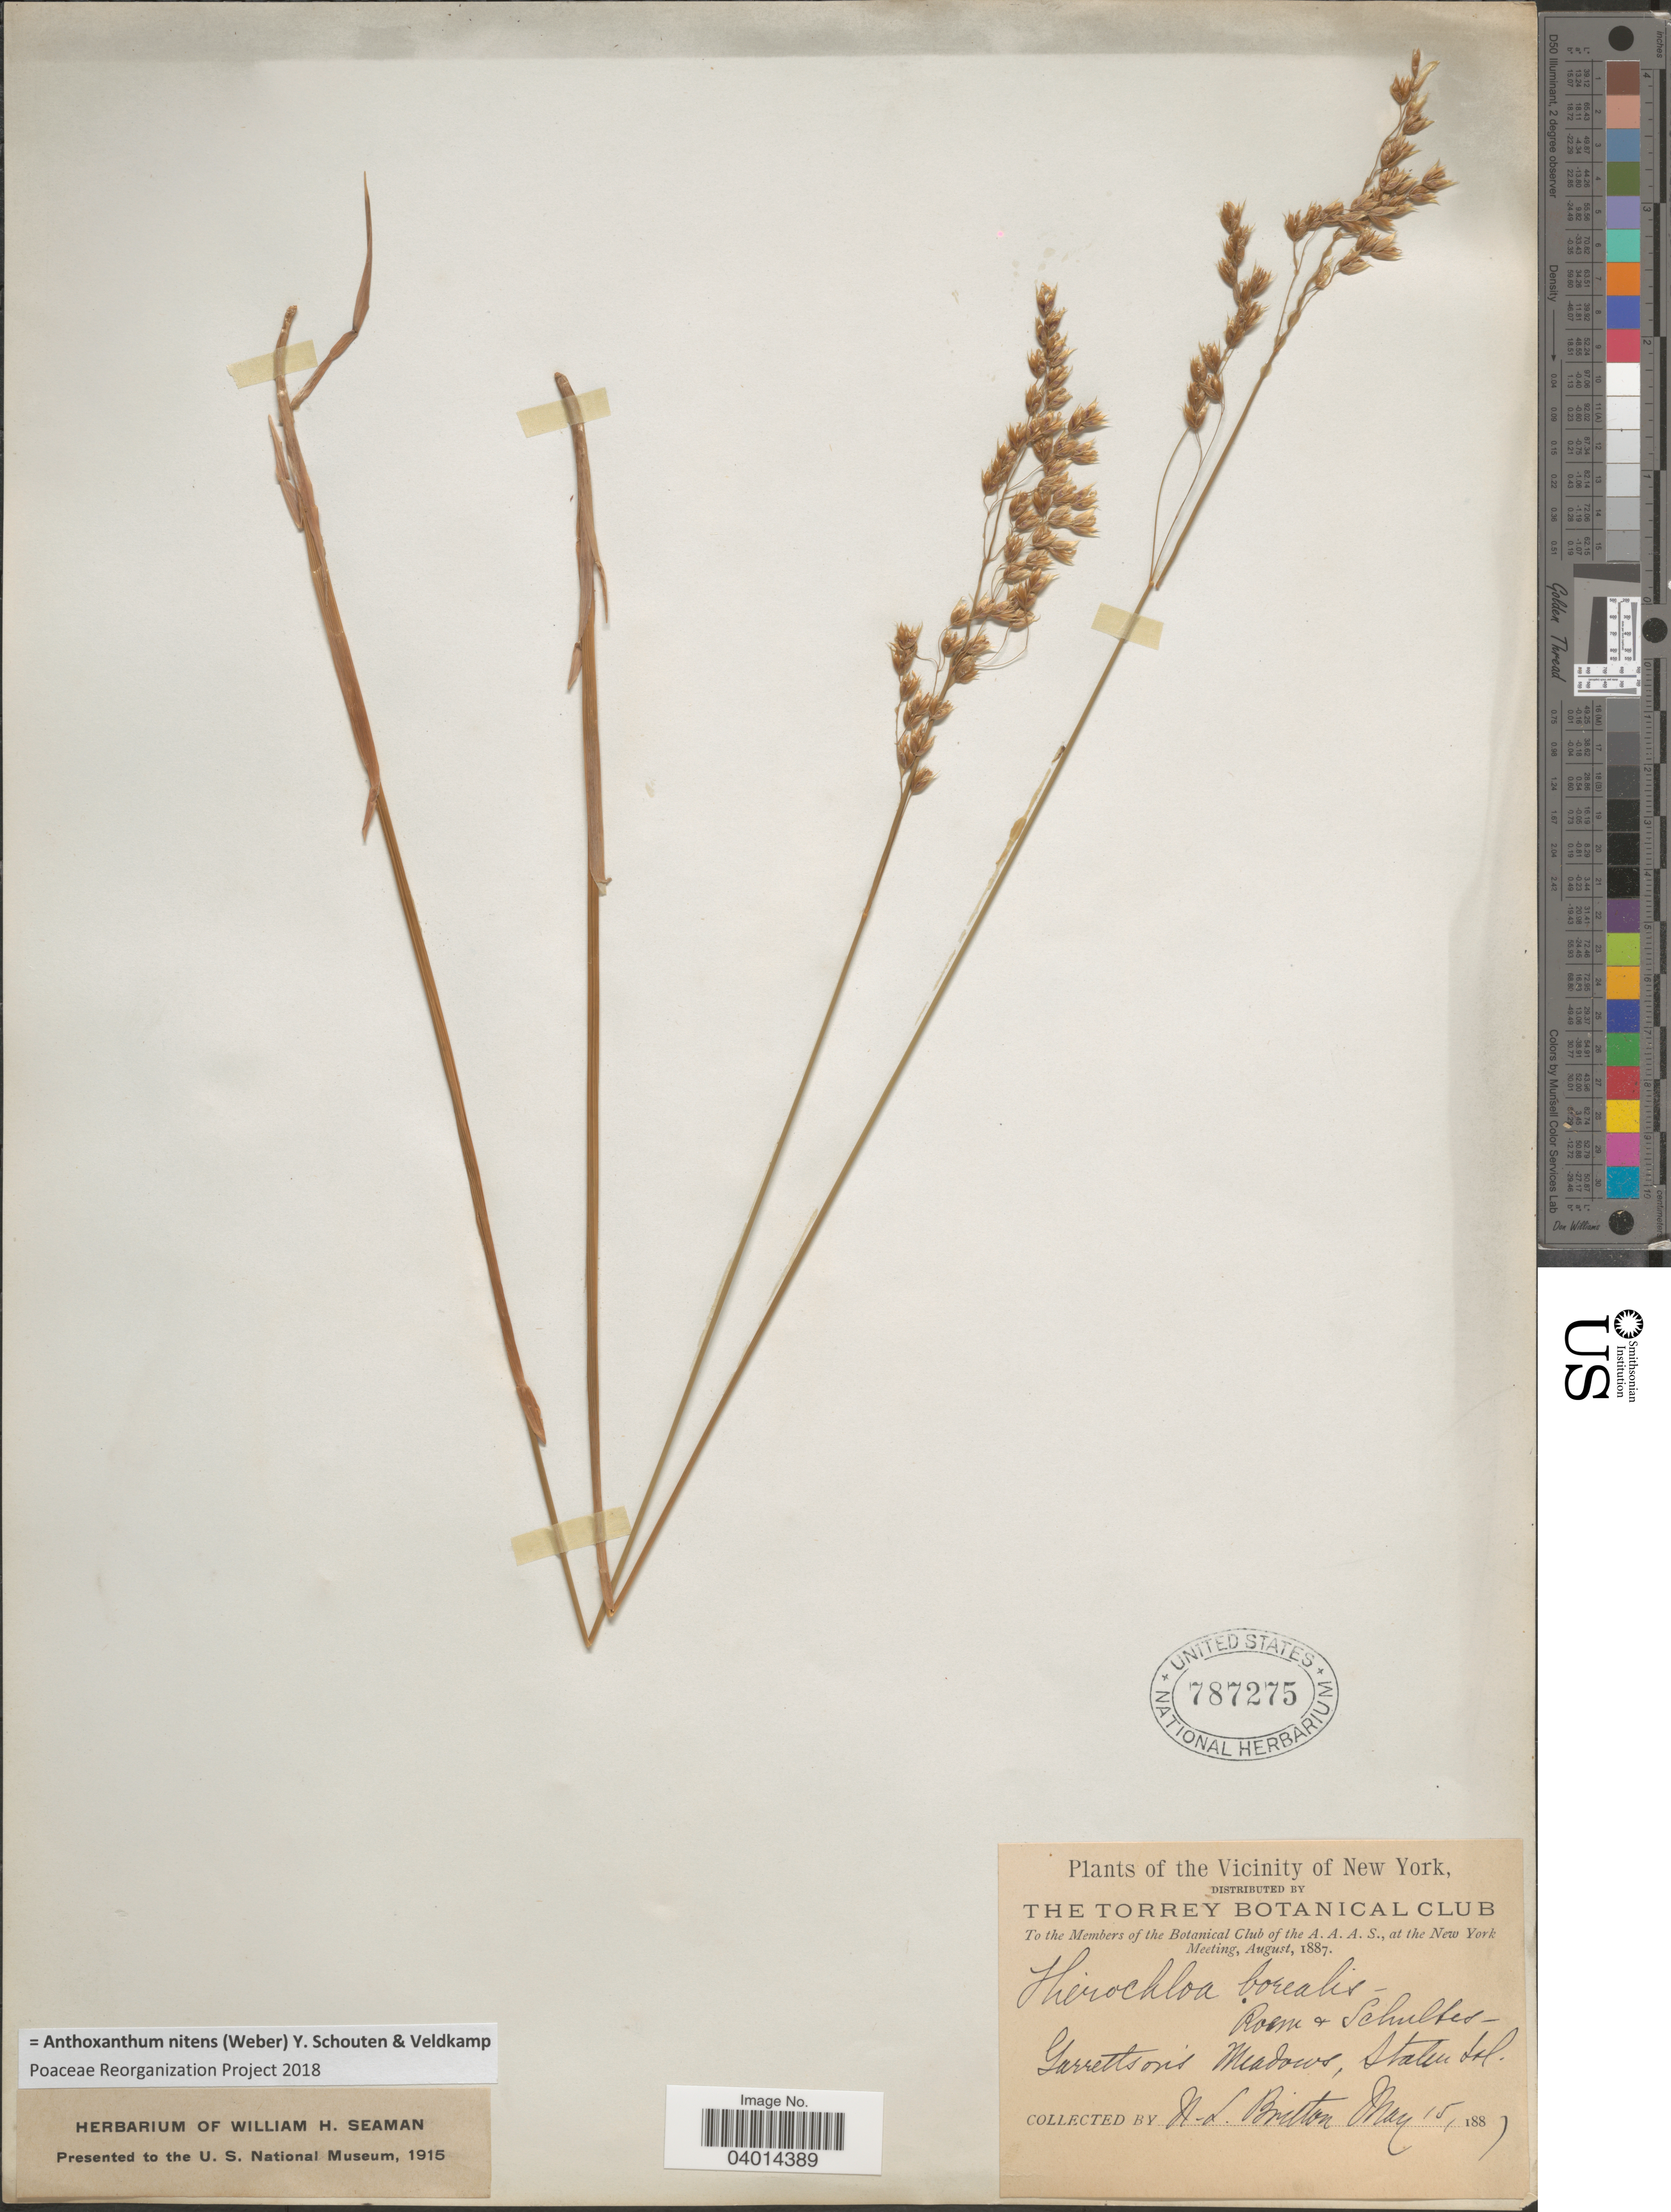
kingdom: Plantae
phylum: Tracheophyta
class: Liliopsida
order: Poales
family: Poaceae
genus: Anthoxanthum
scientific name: Anthoxanthum nitens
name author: (G.H. Weber) R.T.A. Schouten & Veldkamp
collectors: Mrs. N. L. Britton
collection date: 1887-05-15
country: United States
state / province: New York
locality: The Vicinity of New York. Garrettson's Meadows, Staten Isl.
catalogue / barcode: US 787275